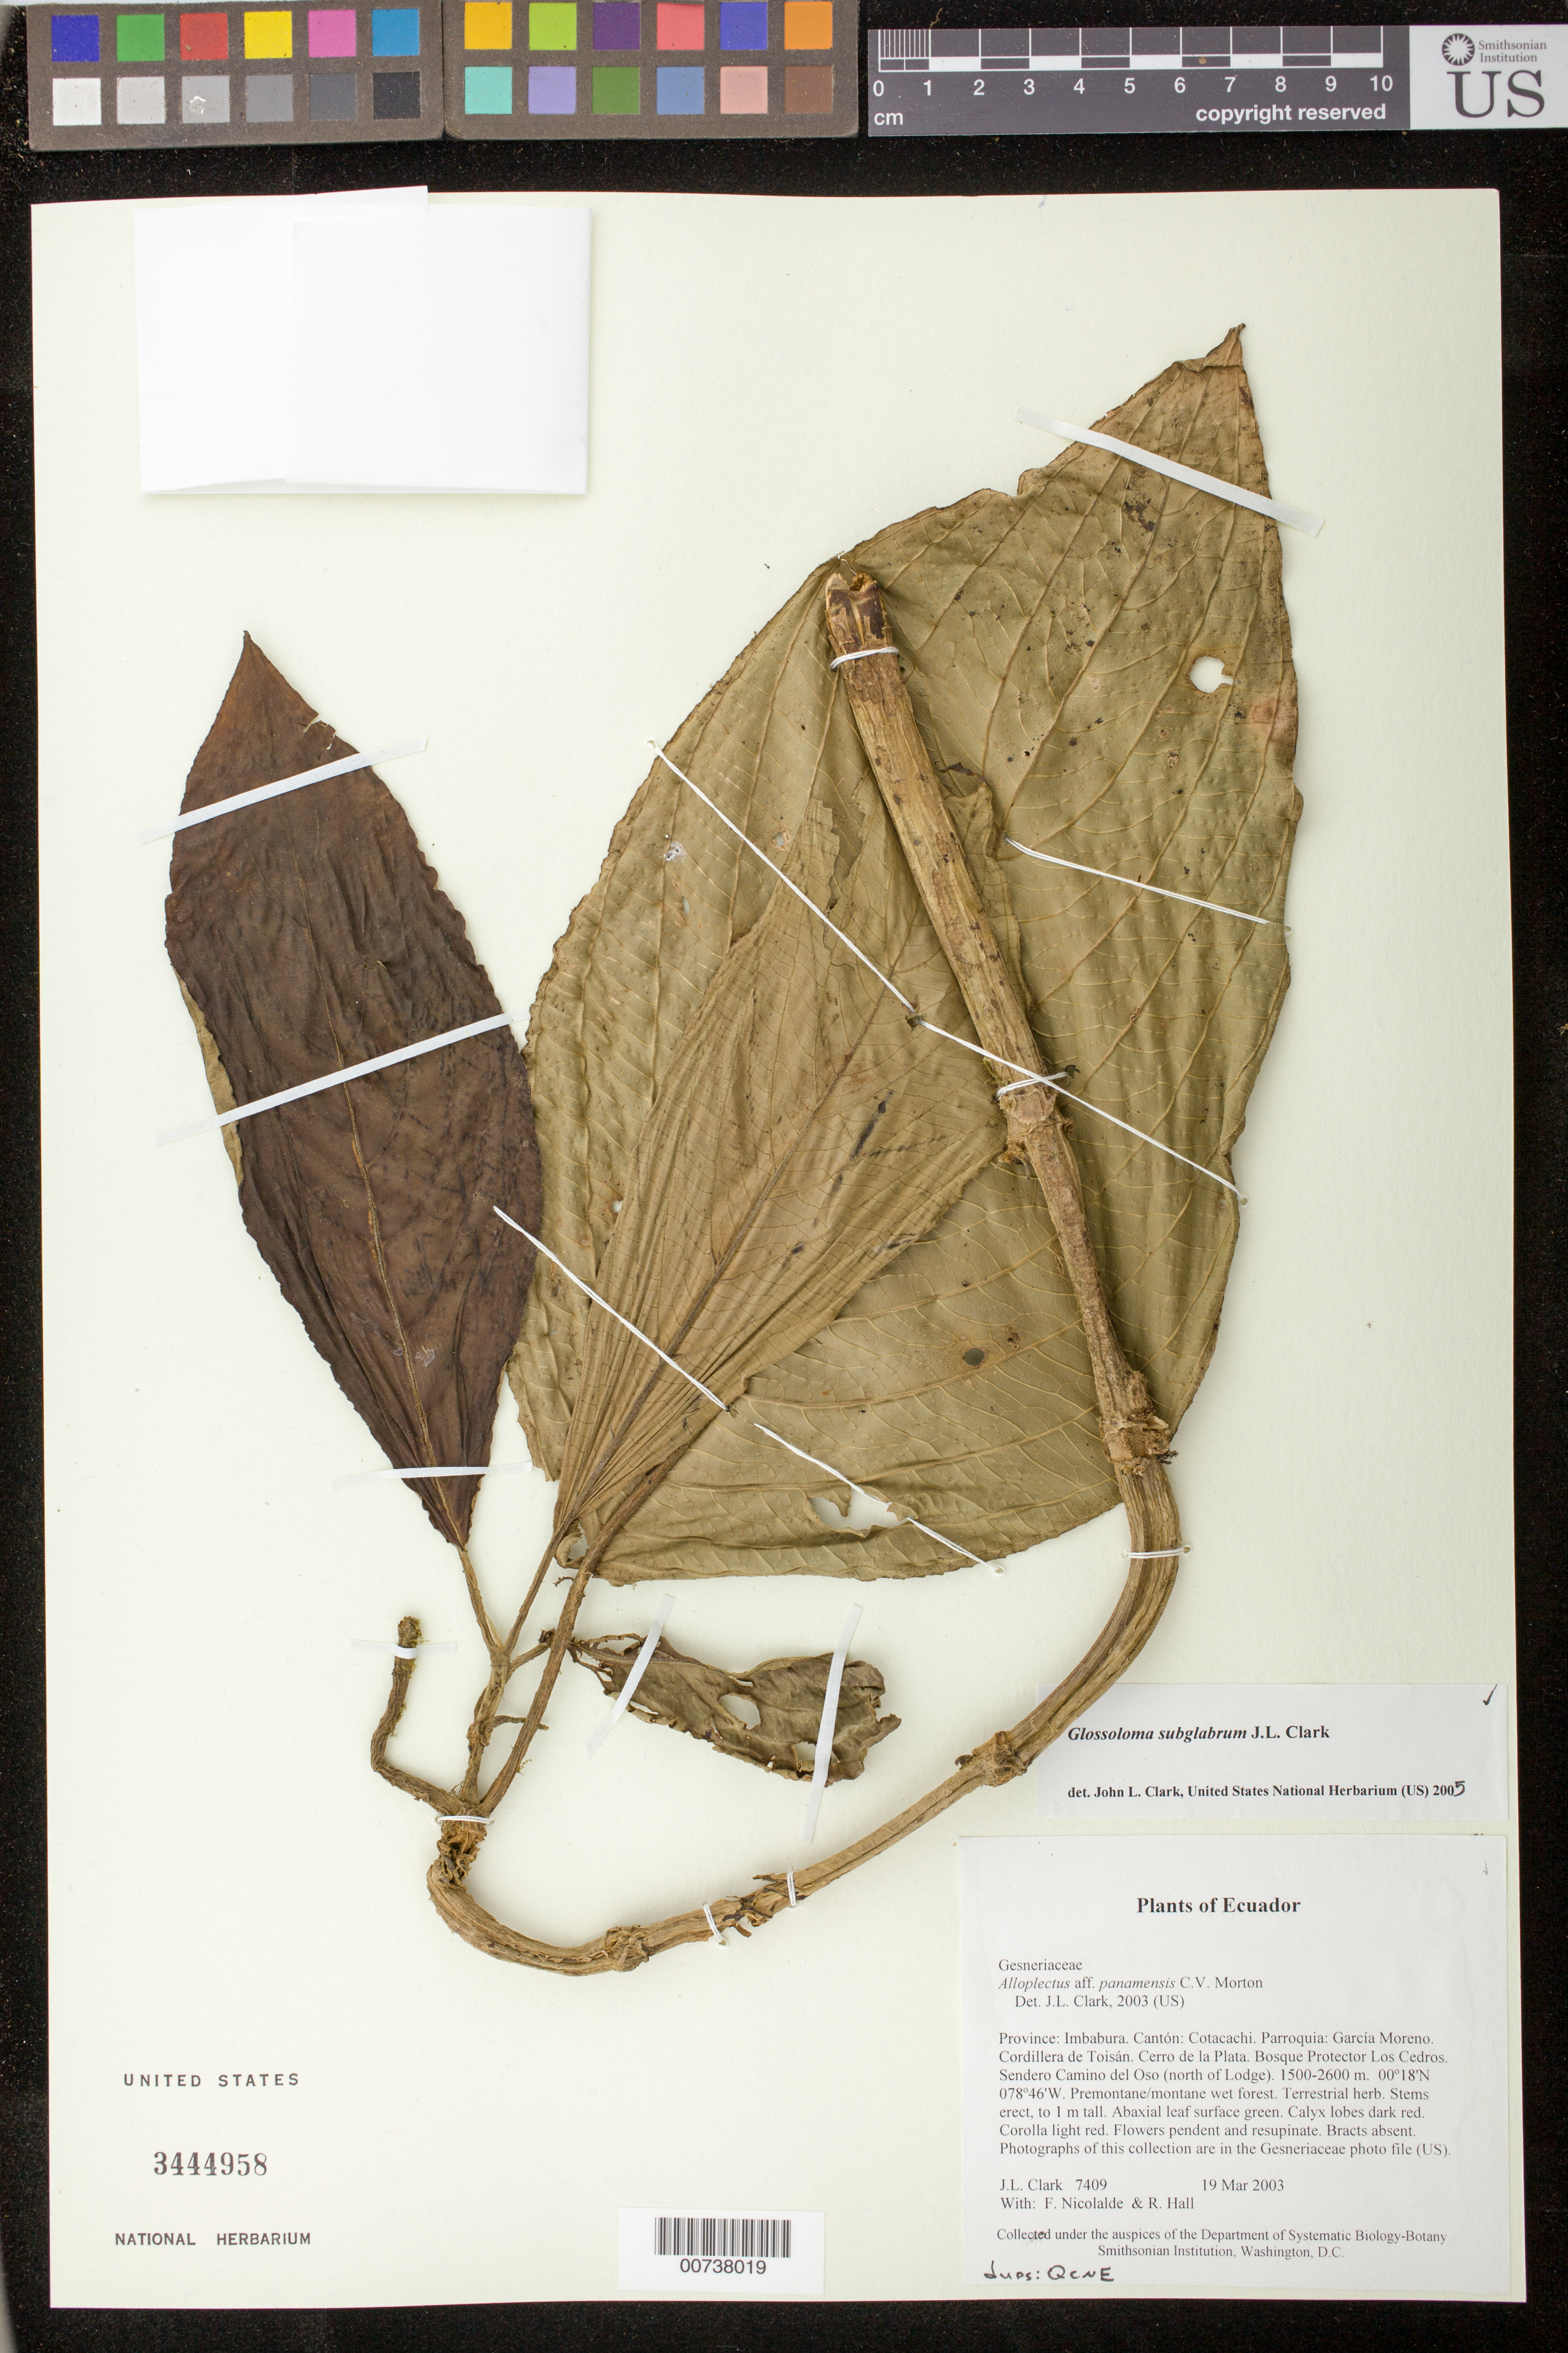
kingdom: Plantae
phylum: Tracheophyta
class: Magnoliopsida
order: Lamiales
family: Gesneriaceae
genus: Glossoloma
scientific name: Glossoloma subglabrum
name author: J.L. Clark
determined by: Clark, J. L., (SEL), The Marie Selby Botanical Garden (UNITED STATES)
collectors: J. L. Clark, F. Nicolalde & R. Hall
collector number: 7409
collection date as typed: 19 Mar 2003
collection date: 2003-03-19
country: Ecuador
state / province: Imbabura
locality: Cotacachi. Parroquia: García Moreno. Cordillera de Toisán. Cerro de la Plata. Bosque Protector Los Cedros. Sendero Camino del Oso (north of Lodge).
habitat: Premontane/montane wet forest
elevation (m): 1500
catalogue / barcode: US 3444958